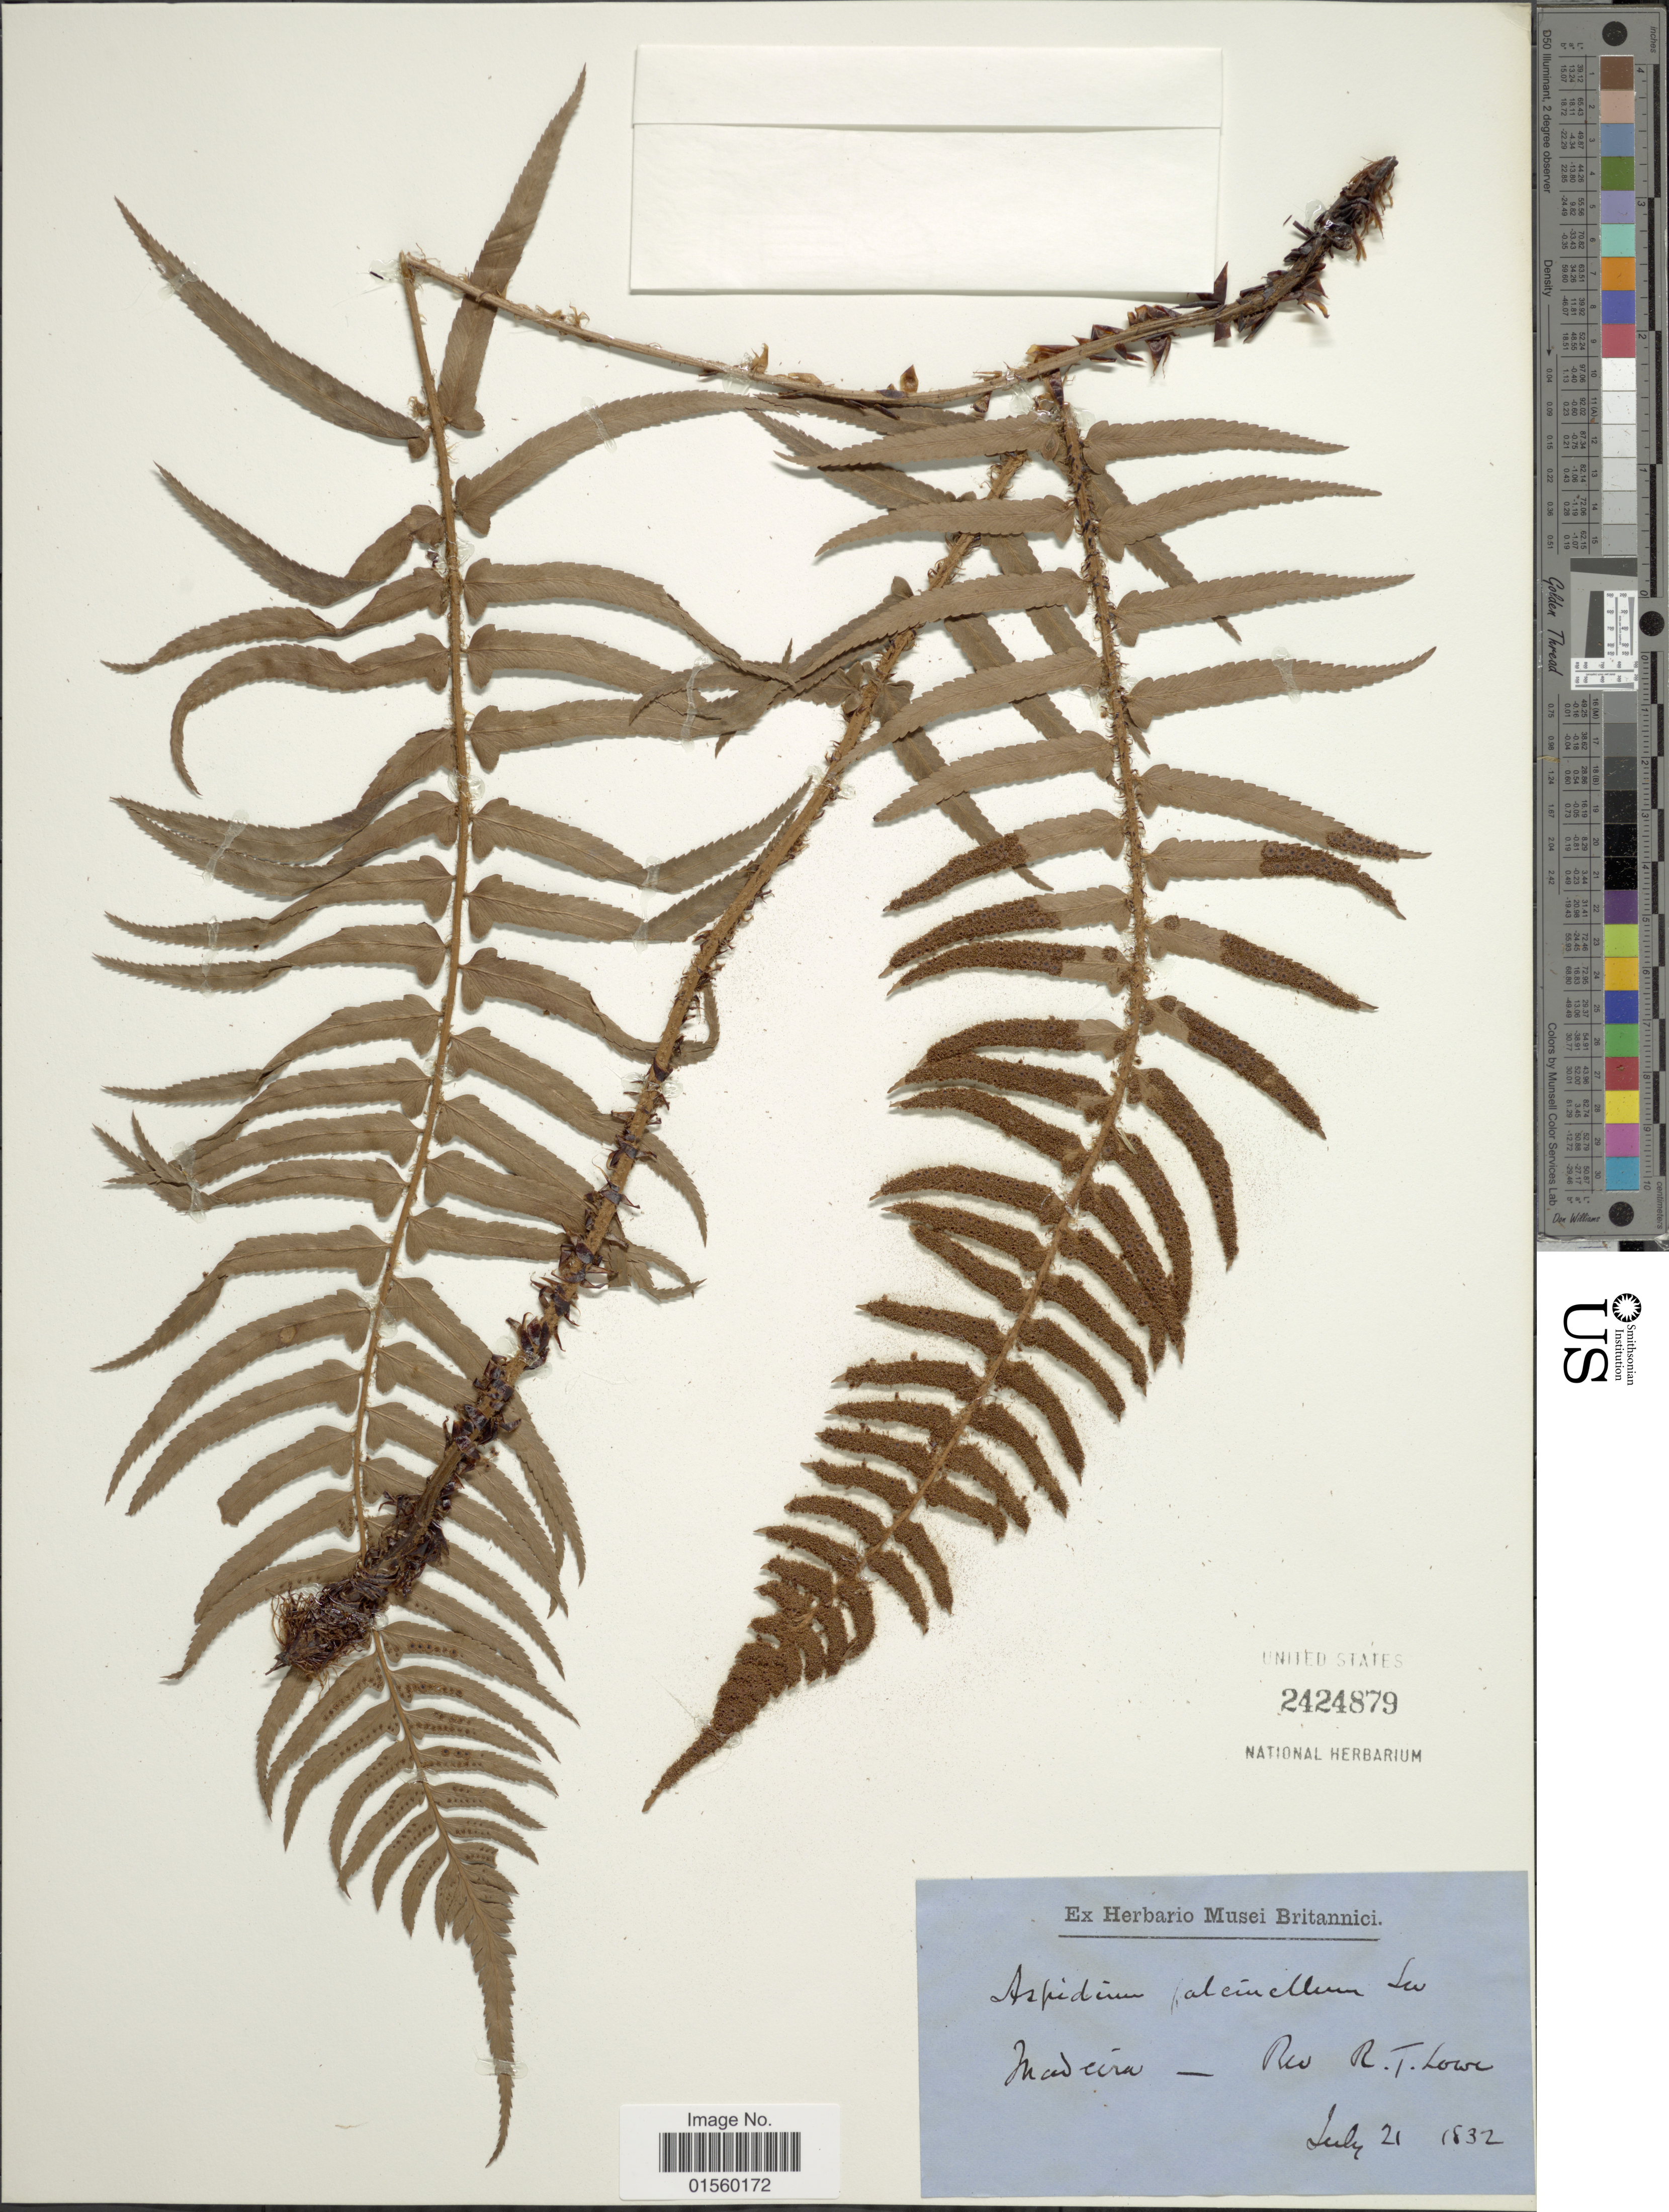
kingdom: Plantae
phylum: Tracheophyta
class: Polypodiopsida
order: Polypodiales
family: Dryopteridaceae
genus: Polystichum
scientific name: Polystichum falcinellum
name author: C. Presl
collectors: R. T. Lowe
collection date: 1832-07-21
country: Portugal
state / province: Madeira (Aut. Reg.)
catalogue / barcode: US 2424879